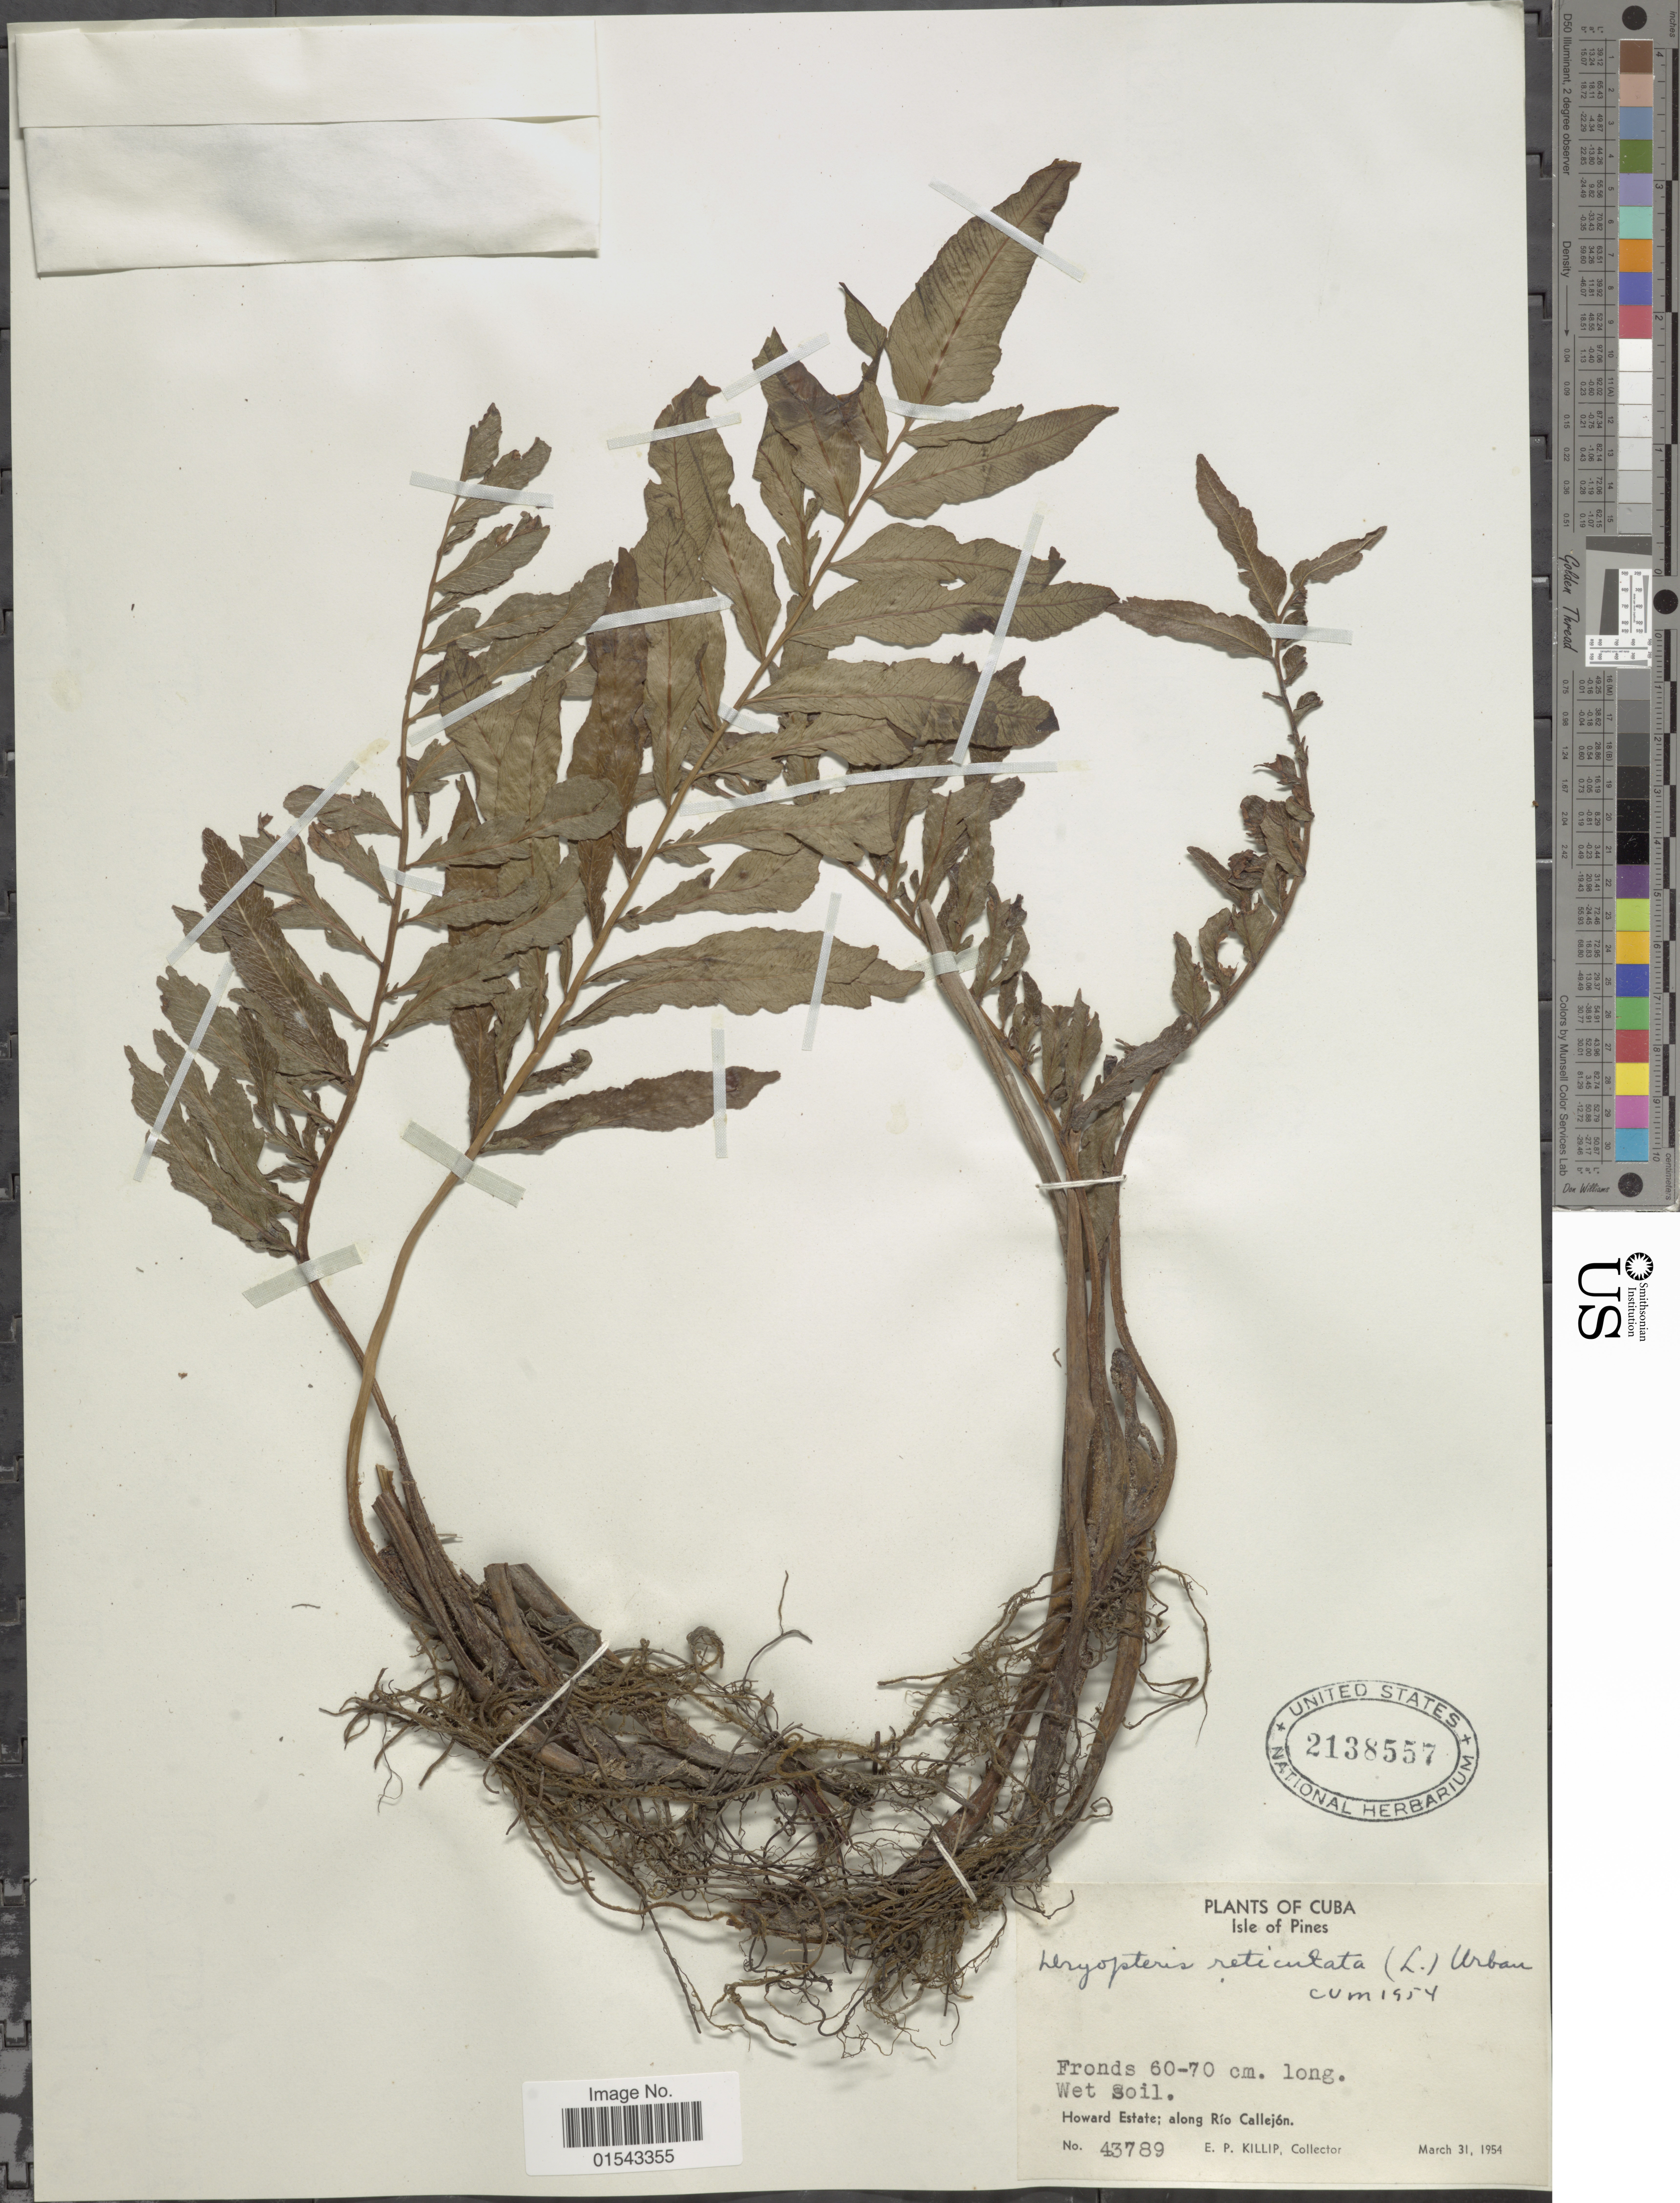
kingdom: Plantae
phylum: Tracheophyta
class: Polypodiopsida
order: Polypodiales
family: Thelypteridaceae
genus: Meniscium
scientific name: Meniscium reticulatum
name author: (L.) Sw.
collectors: E. P. Killip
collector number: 43789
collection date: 1954-03-31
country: Cuba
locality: Isle of Pines. Howard Estate: along Río Callejón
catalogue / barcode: US 2138557